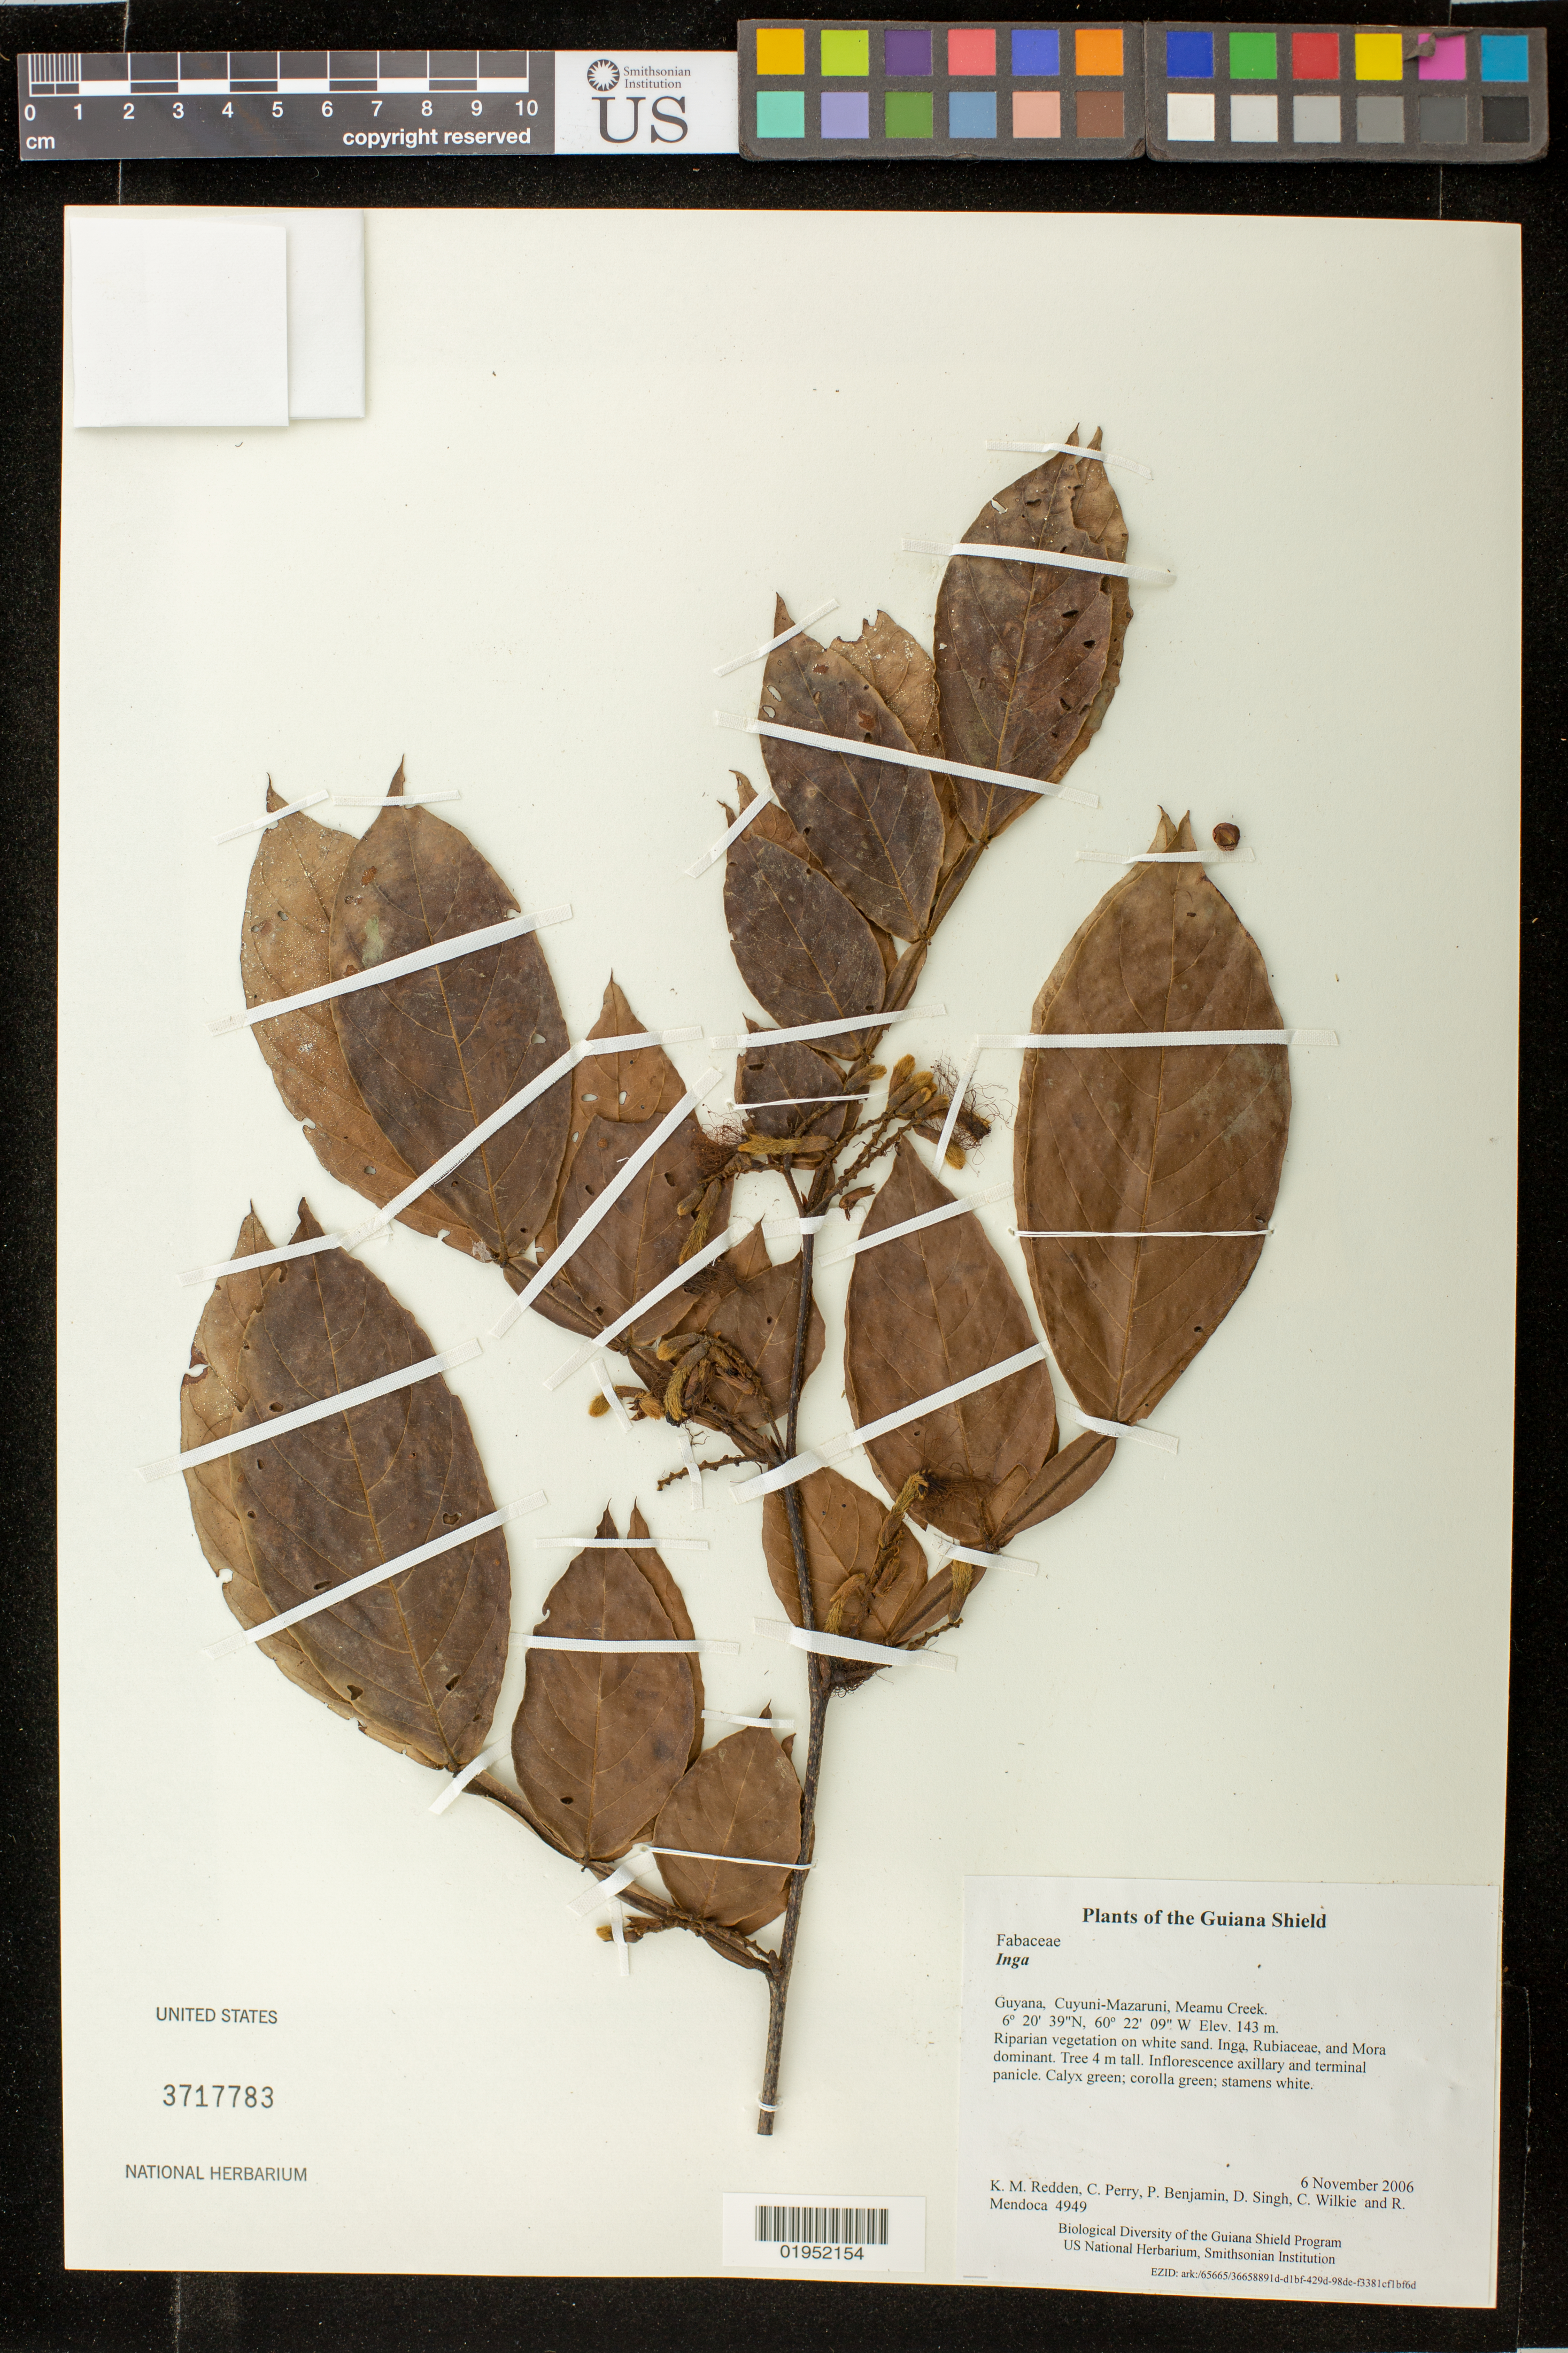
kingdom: Plantae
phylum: Tracheophyta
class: Magnoliopsida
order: Fabales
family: Fabaceae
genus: Inga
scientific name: Inga sp.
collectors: K. M. Redden, C. Perry, P. Benjamin, D. Singh, C. Wilkie & R. Mendoca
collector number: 4949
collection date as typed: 6 November 2006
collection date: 2006-11-06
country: Guyana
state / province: Cuyuni-Mazaruni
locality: Meamu Creek.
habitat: Riparian vegetation on white sand. Inga, Rubiaceae, and Mora dominant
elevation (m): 143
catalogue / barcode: US 3717783